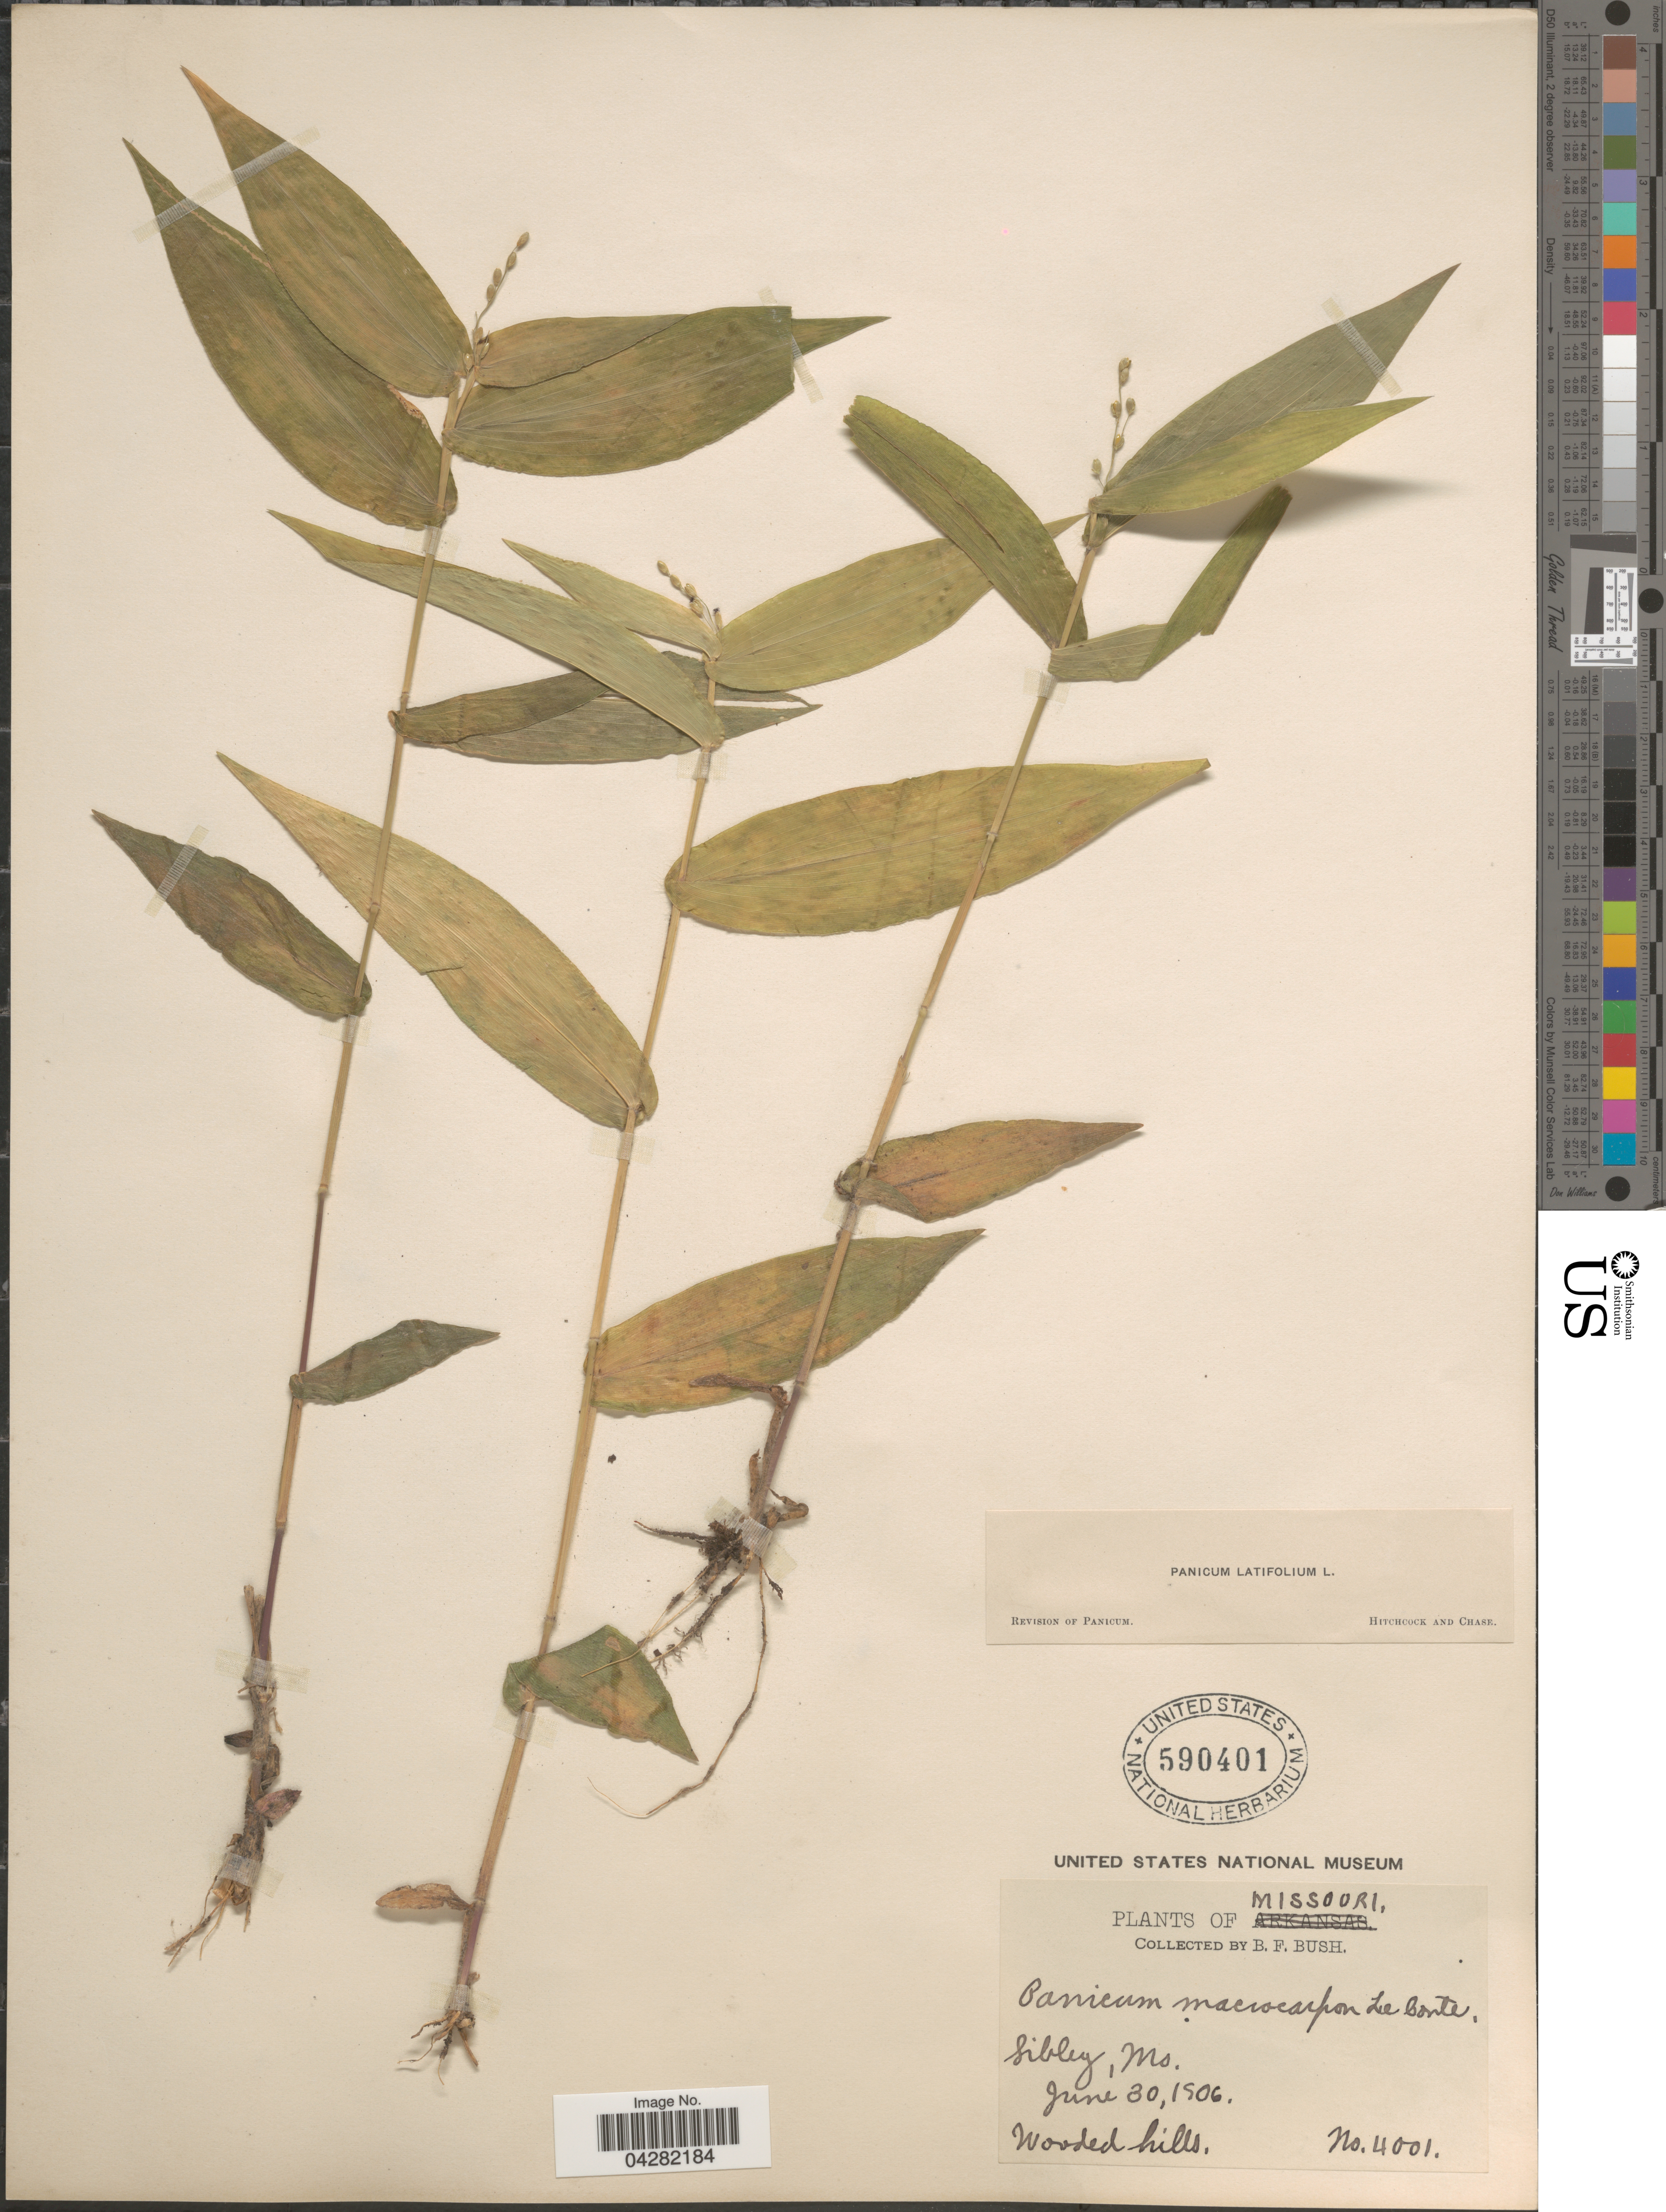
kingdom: Plantae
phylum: Tracheophyta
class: Liliopsida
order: Poales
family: Poaceae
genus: Dichanthelium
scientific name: Dichanthelium latifolium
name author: (L.) Harvill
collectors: B. F. Bush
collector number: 4001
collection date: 1906-06-30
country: United States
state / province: Missouri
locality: Sibley.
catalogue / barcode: US 590401